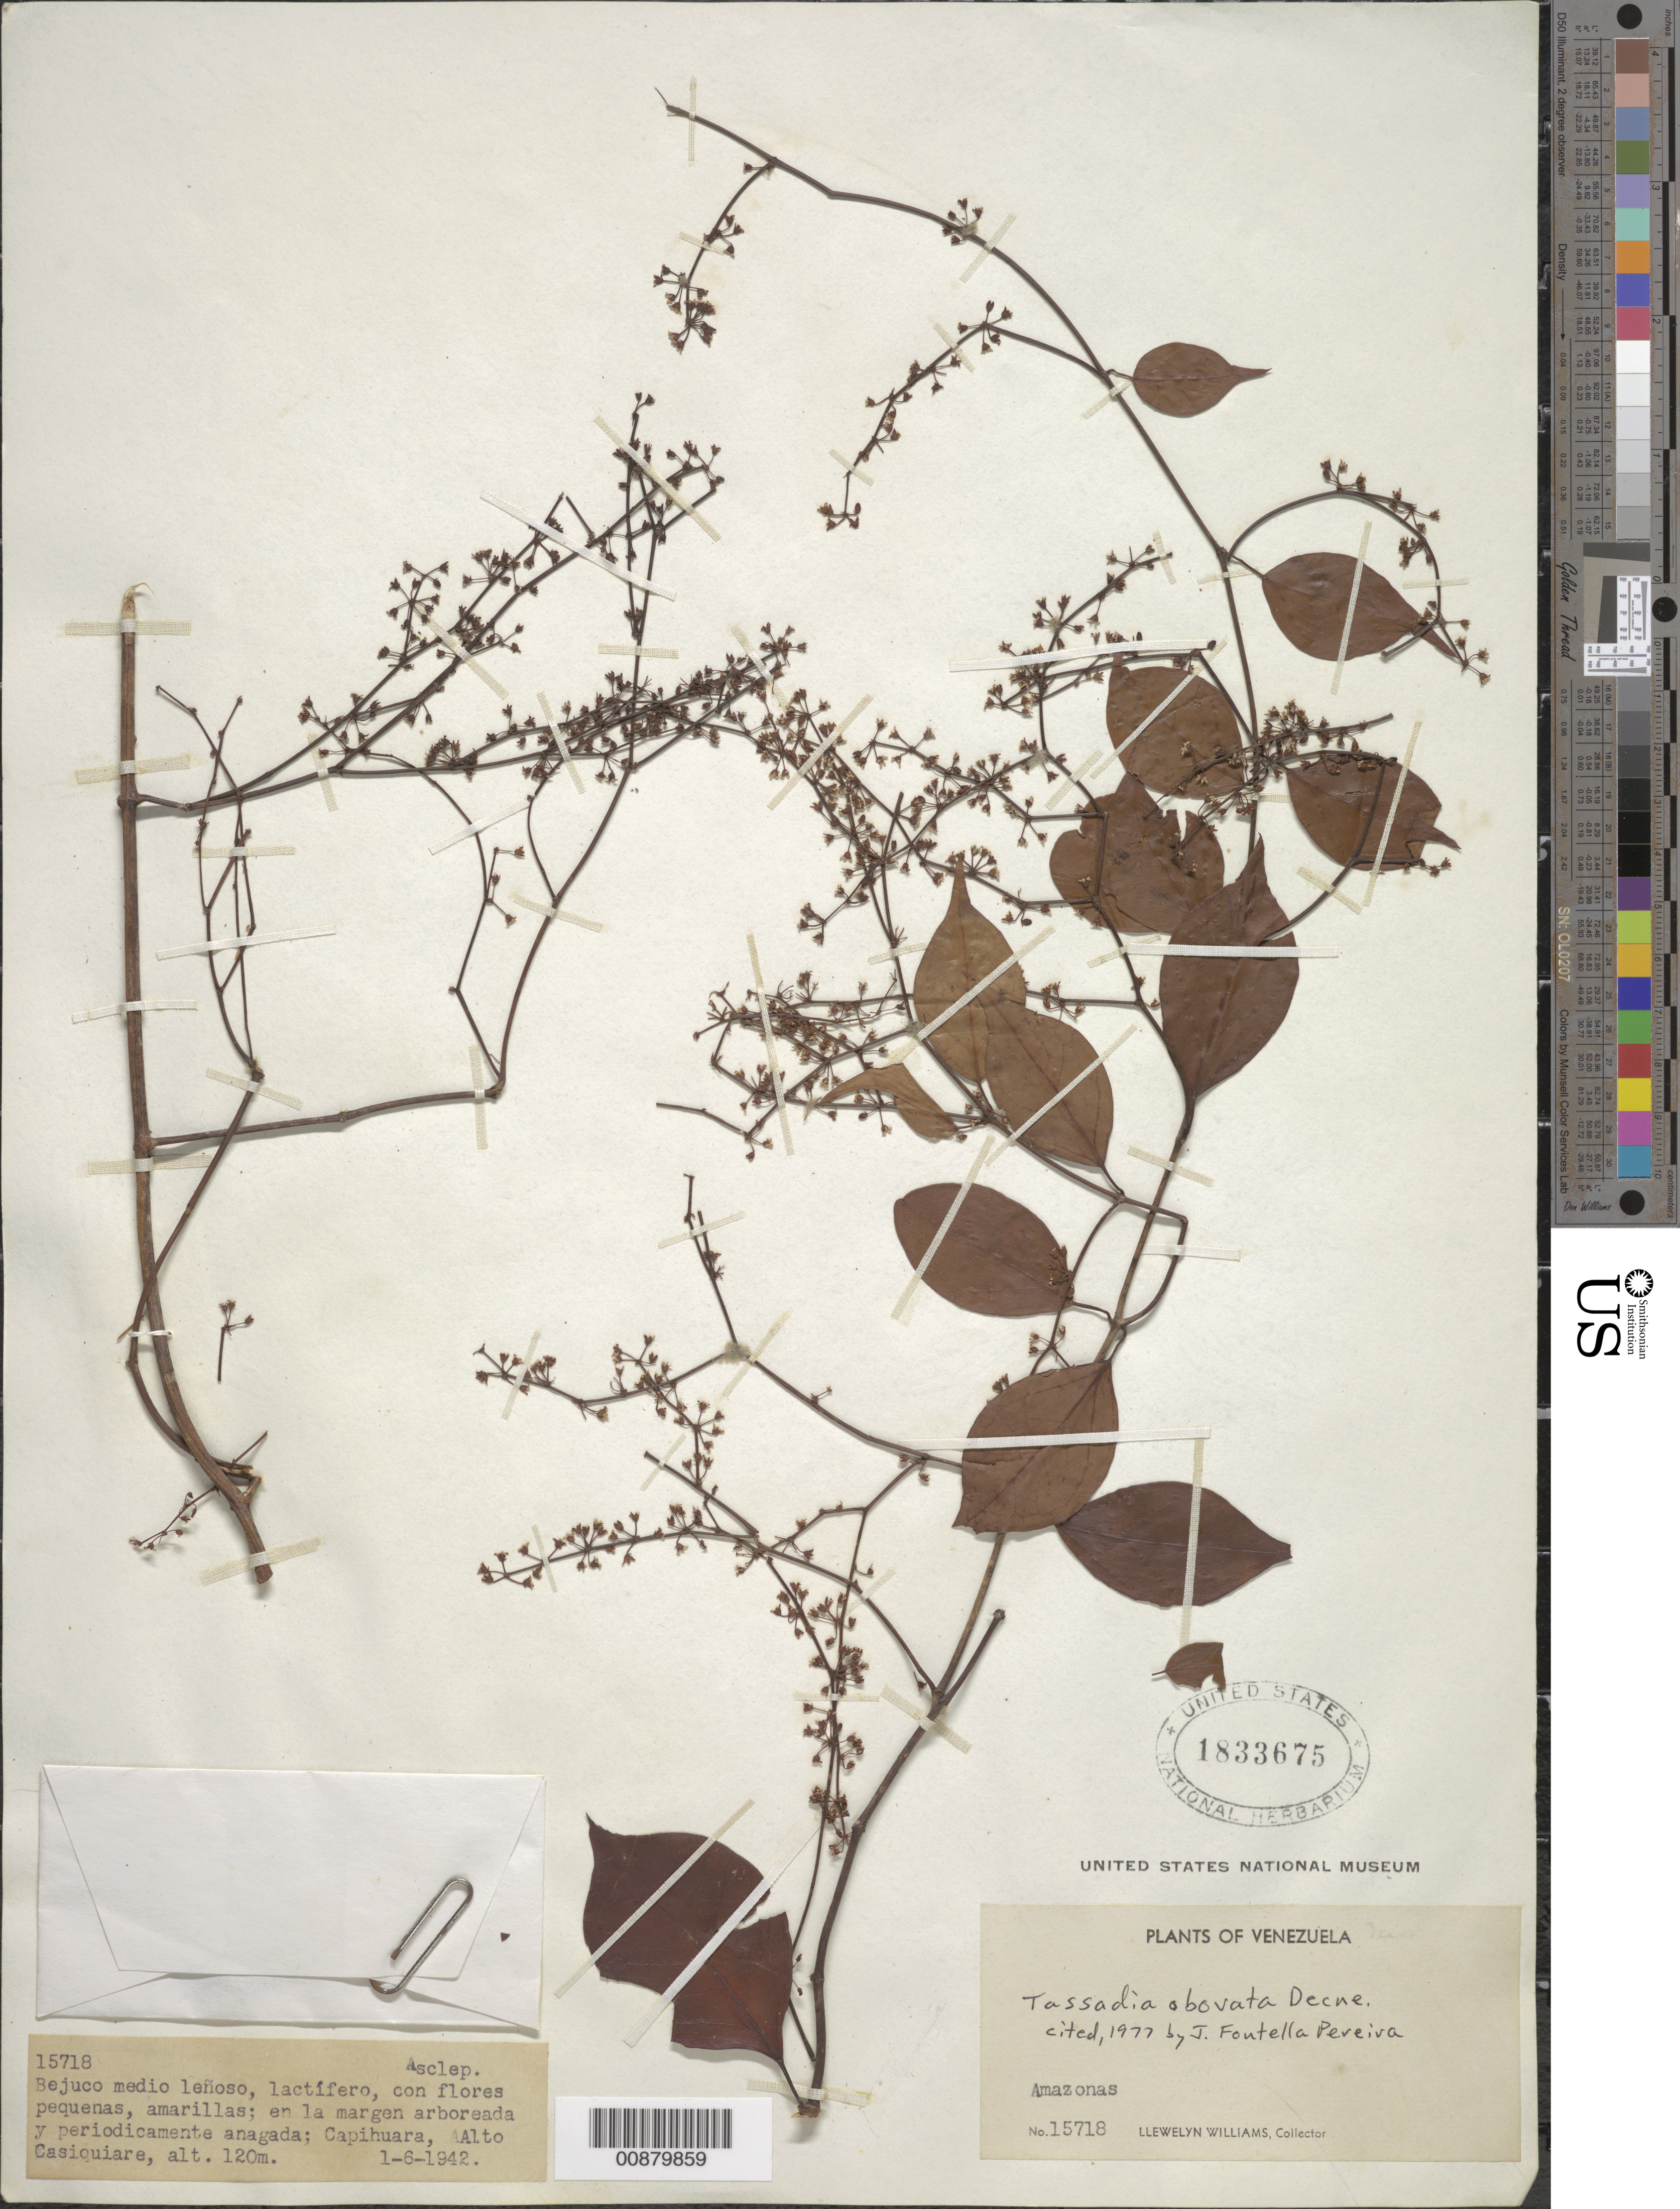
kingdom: Plantae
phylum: Tracheophyta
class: Magnoliopsida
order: Gentianales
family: Apocynaceae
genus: Tassadia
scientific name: Tassadia obovata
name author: Decne.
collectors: Ll. Williams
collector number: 15718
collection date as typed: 1-Jun-42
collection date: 1942-06-01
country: Venezuela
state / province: Amazonas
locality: Capihuara, Alto Casiquiare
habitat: Margen poblado y periodicamente inundada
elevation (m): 120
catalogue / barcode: US 1833675